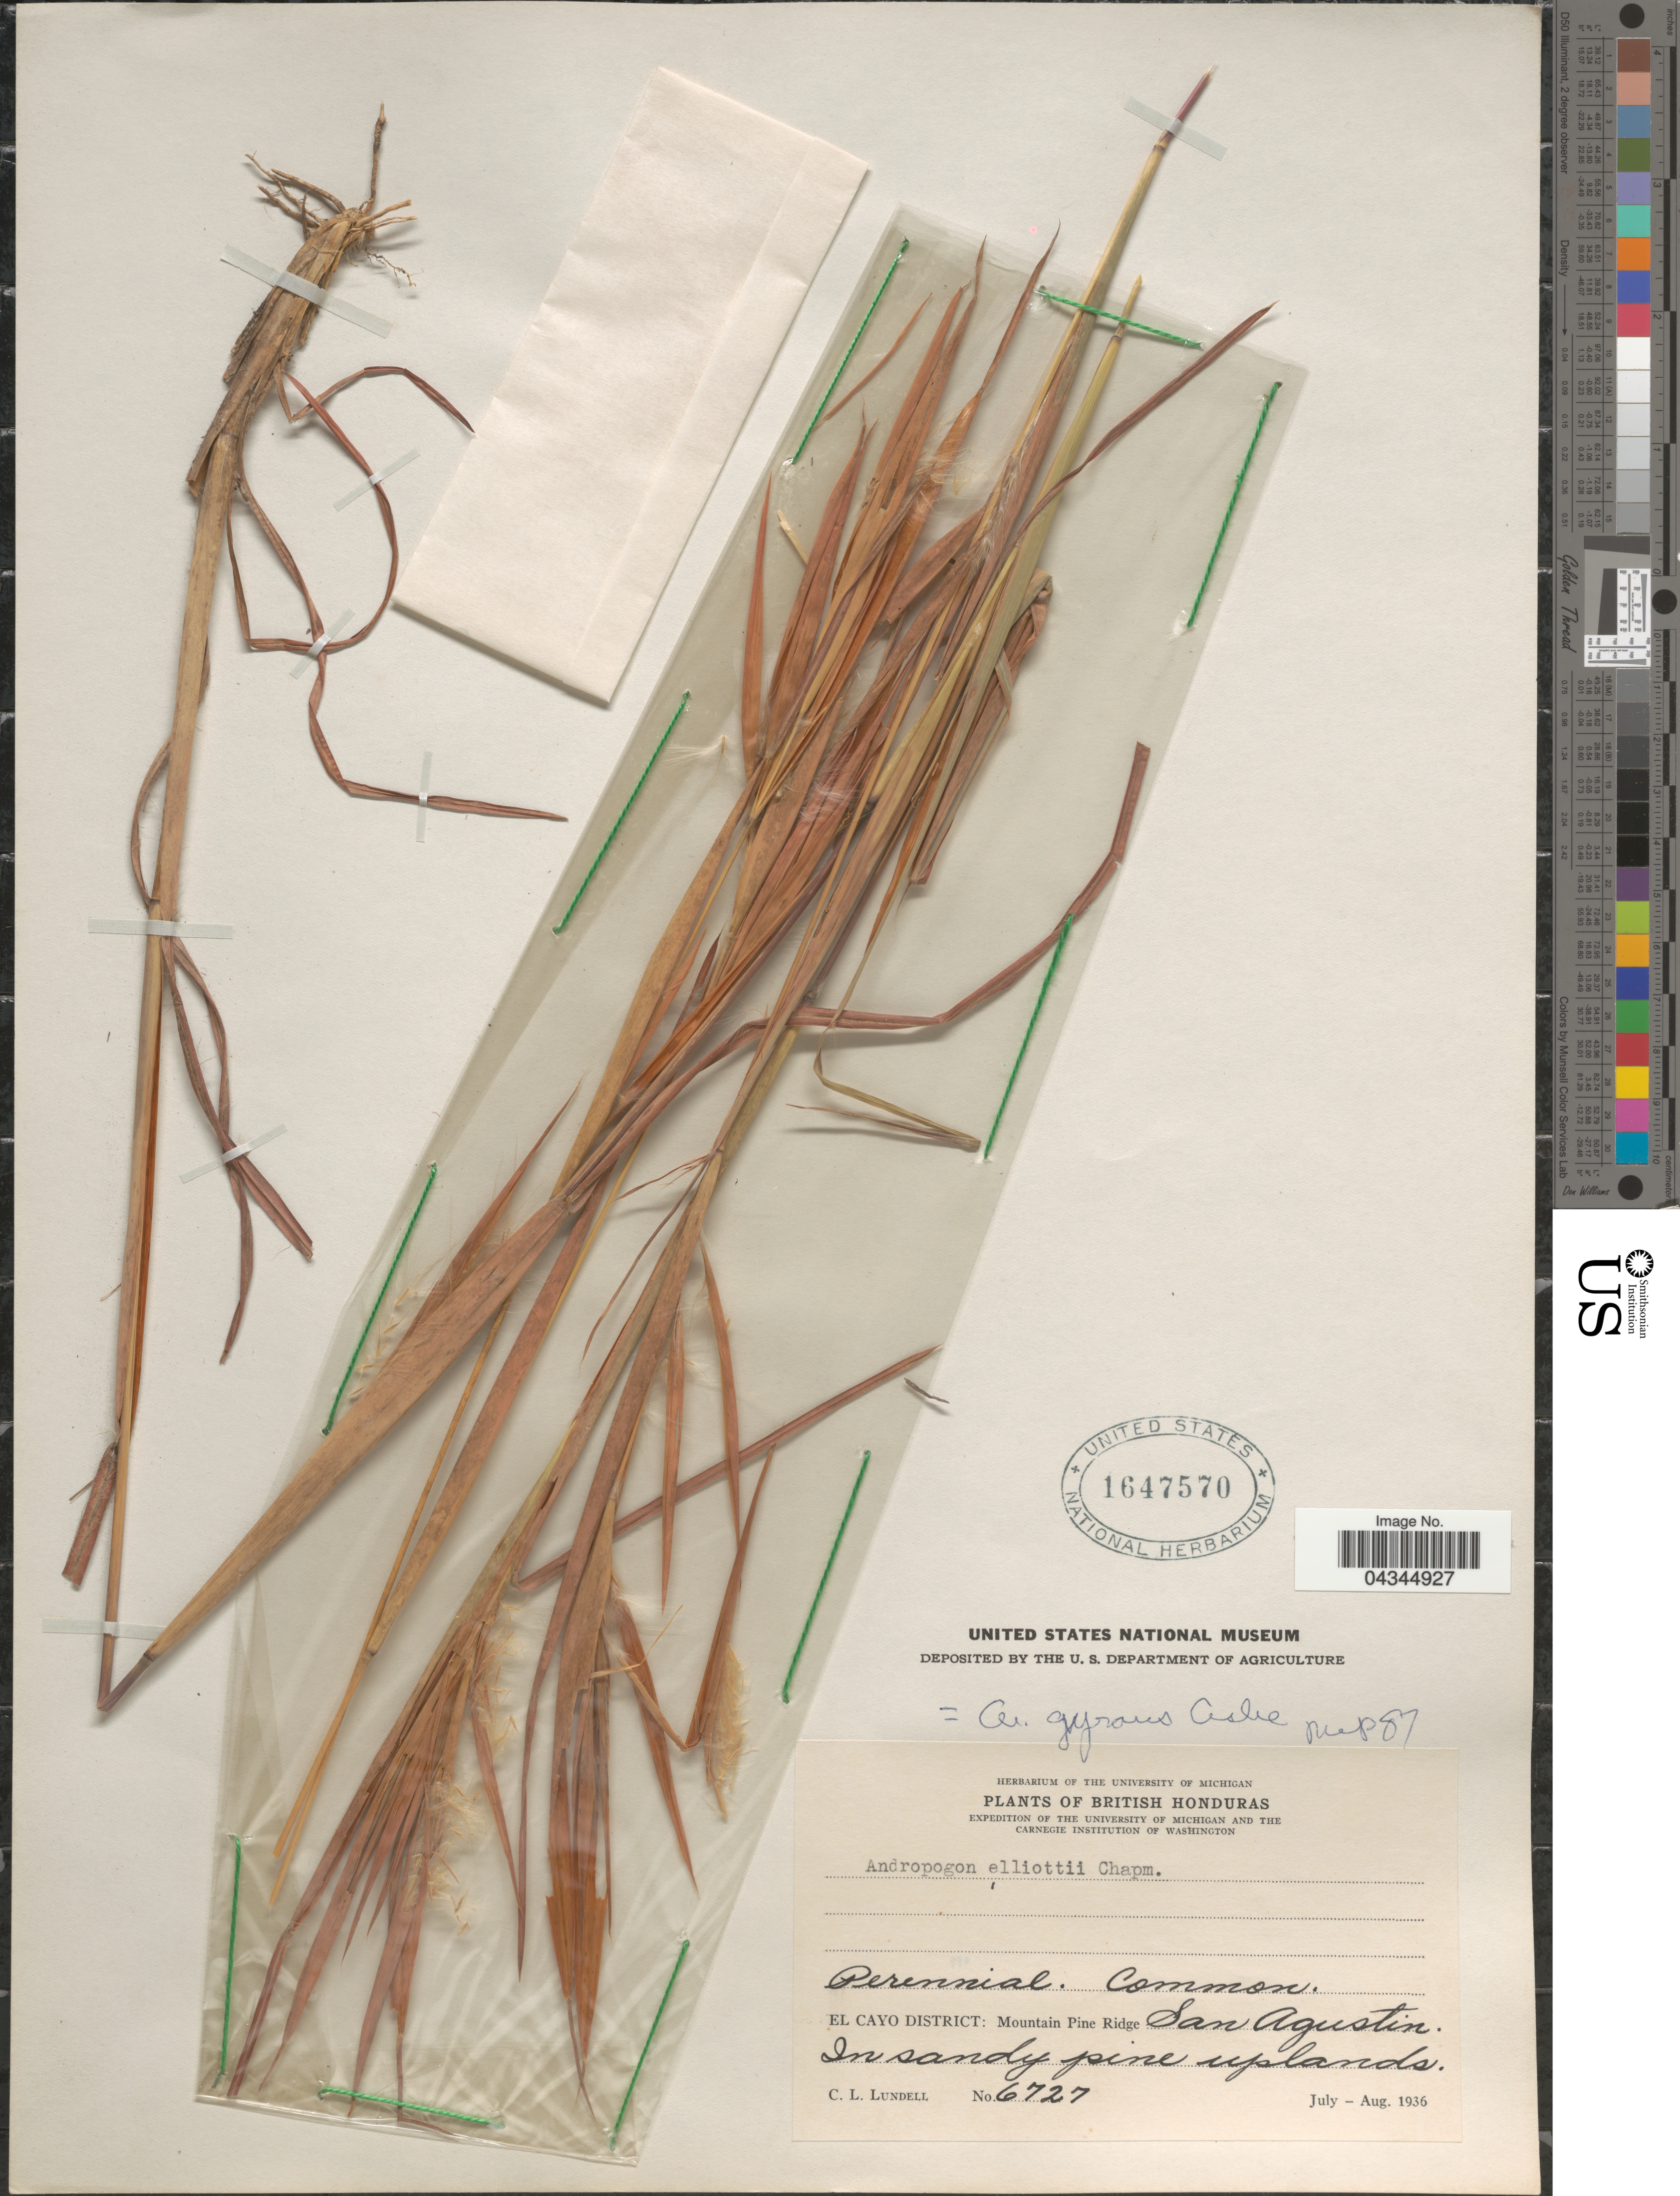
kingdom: Plantae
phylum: Tracheophyta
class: Liliopsida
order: Poales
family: Poaceae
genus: Andropogon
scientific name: Andropogon elliottii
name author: Chapm.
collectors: C. L. Lundell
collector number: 6727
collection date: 1936-07/1936-08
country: Belize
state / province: Cayo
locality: British Honduras. Expedition of the University of Michigan and the Carnegie Institution of Washington. El Cayo District: Mountain Pine Ridge. San Agustin.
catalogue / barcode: US 1647570